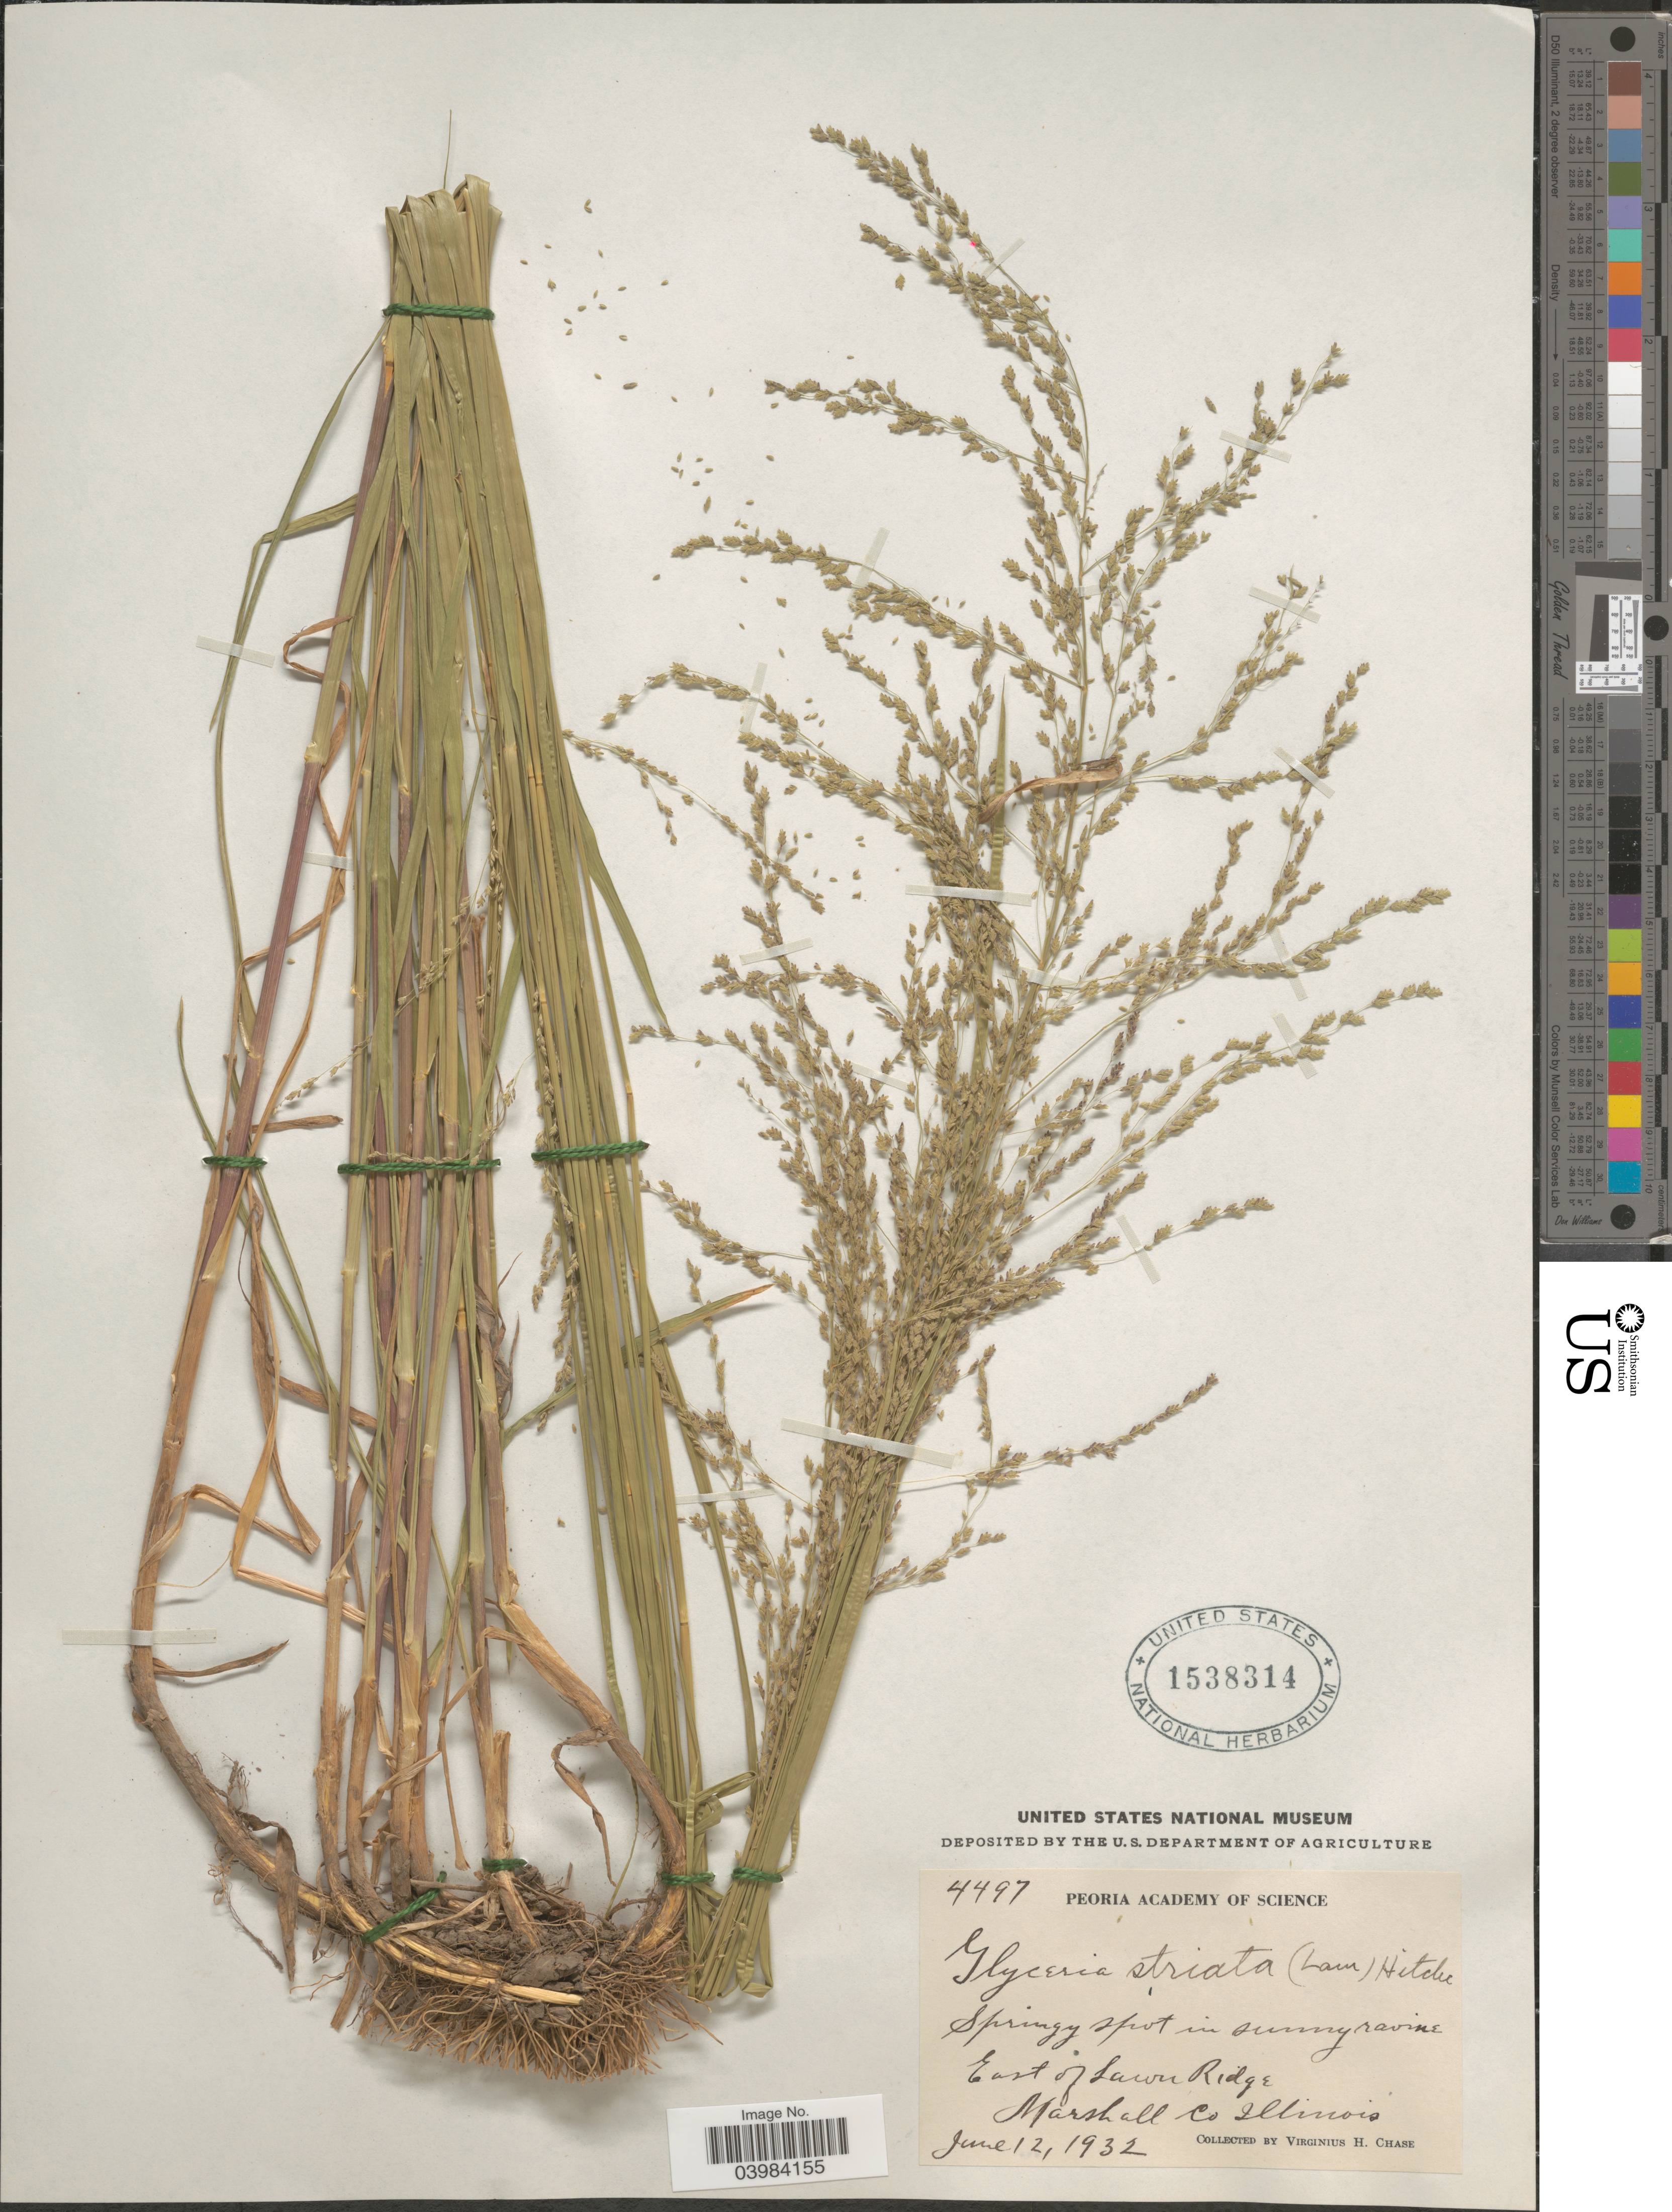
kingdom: Plantae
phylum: Tracheophyta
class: Liliopsida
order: Poales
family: Poaceae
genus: Glyceria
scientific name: Glyceria striata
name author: (Lam.) Hitchc.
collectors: V. H. Chase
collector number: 4497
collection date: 1932-06-12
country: United States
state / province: Illinois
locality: East of Lawn Ridge. Marshall Co.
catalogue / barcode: US 1538314